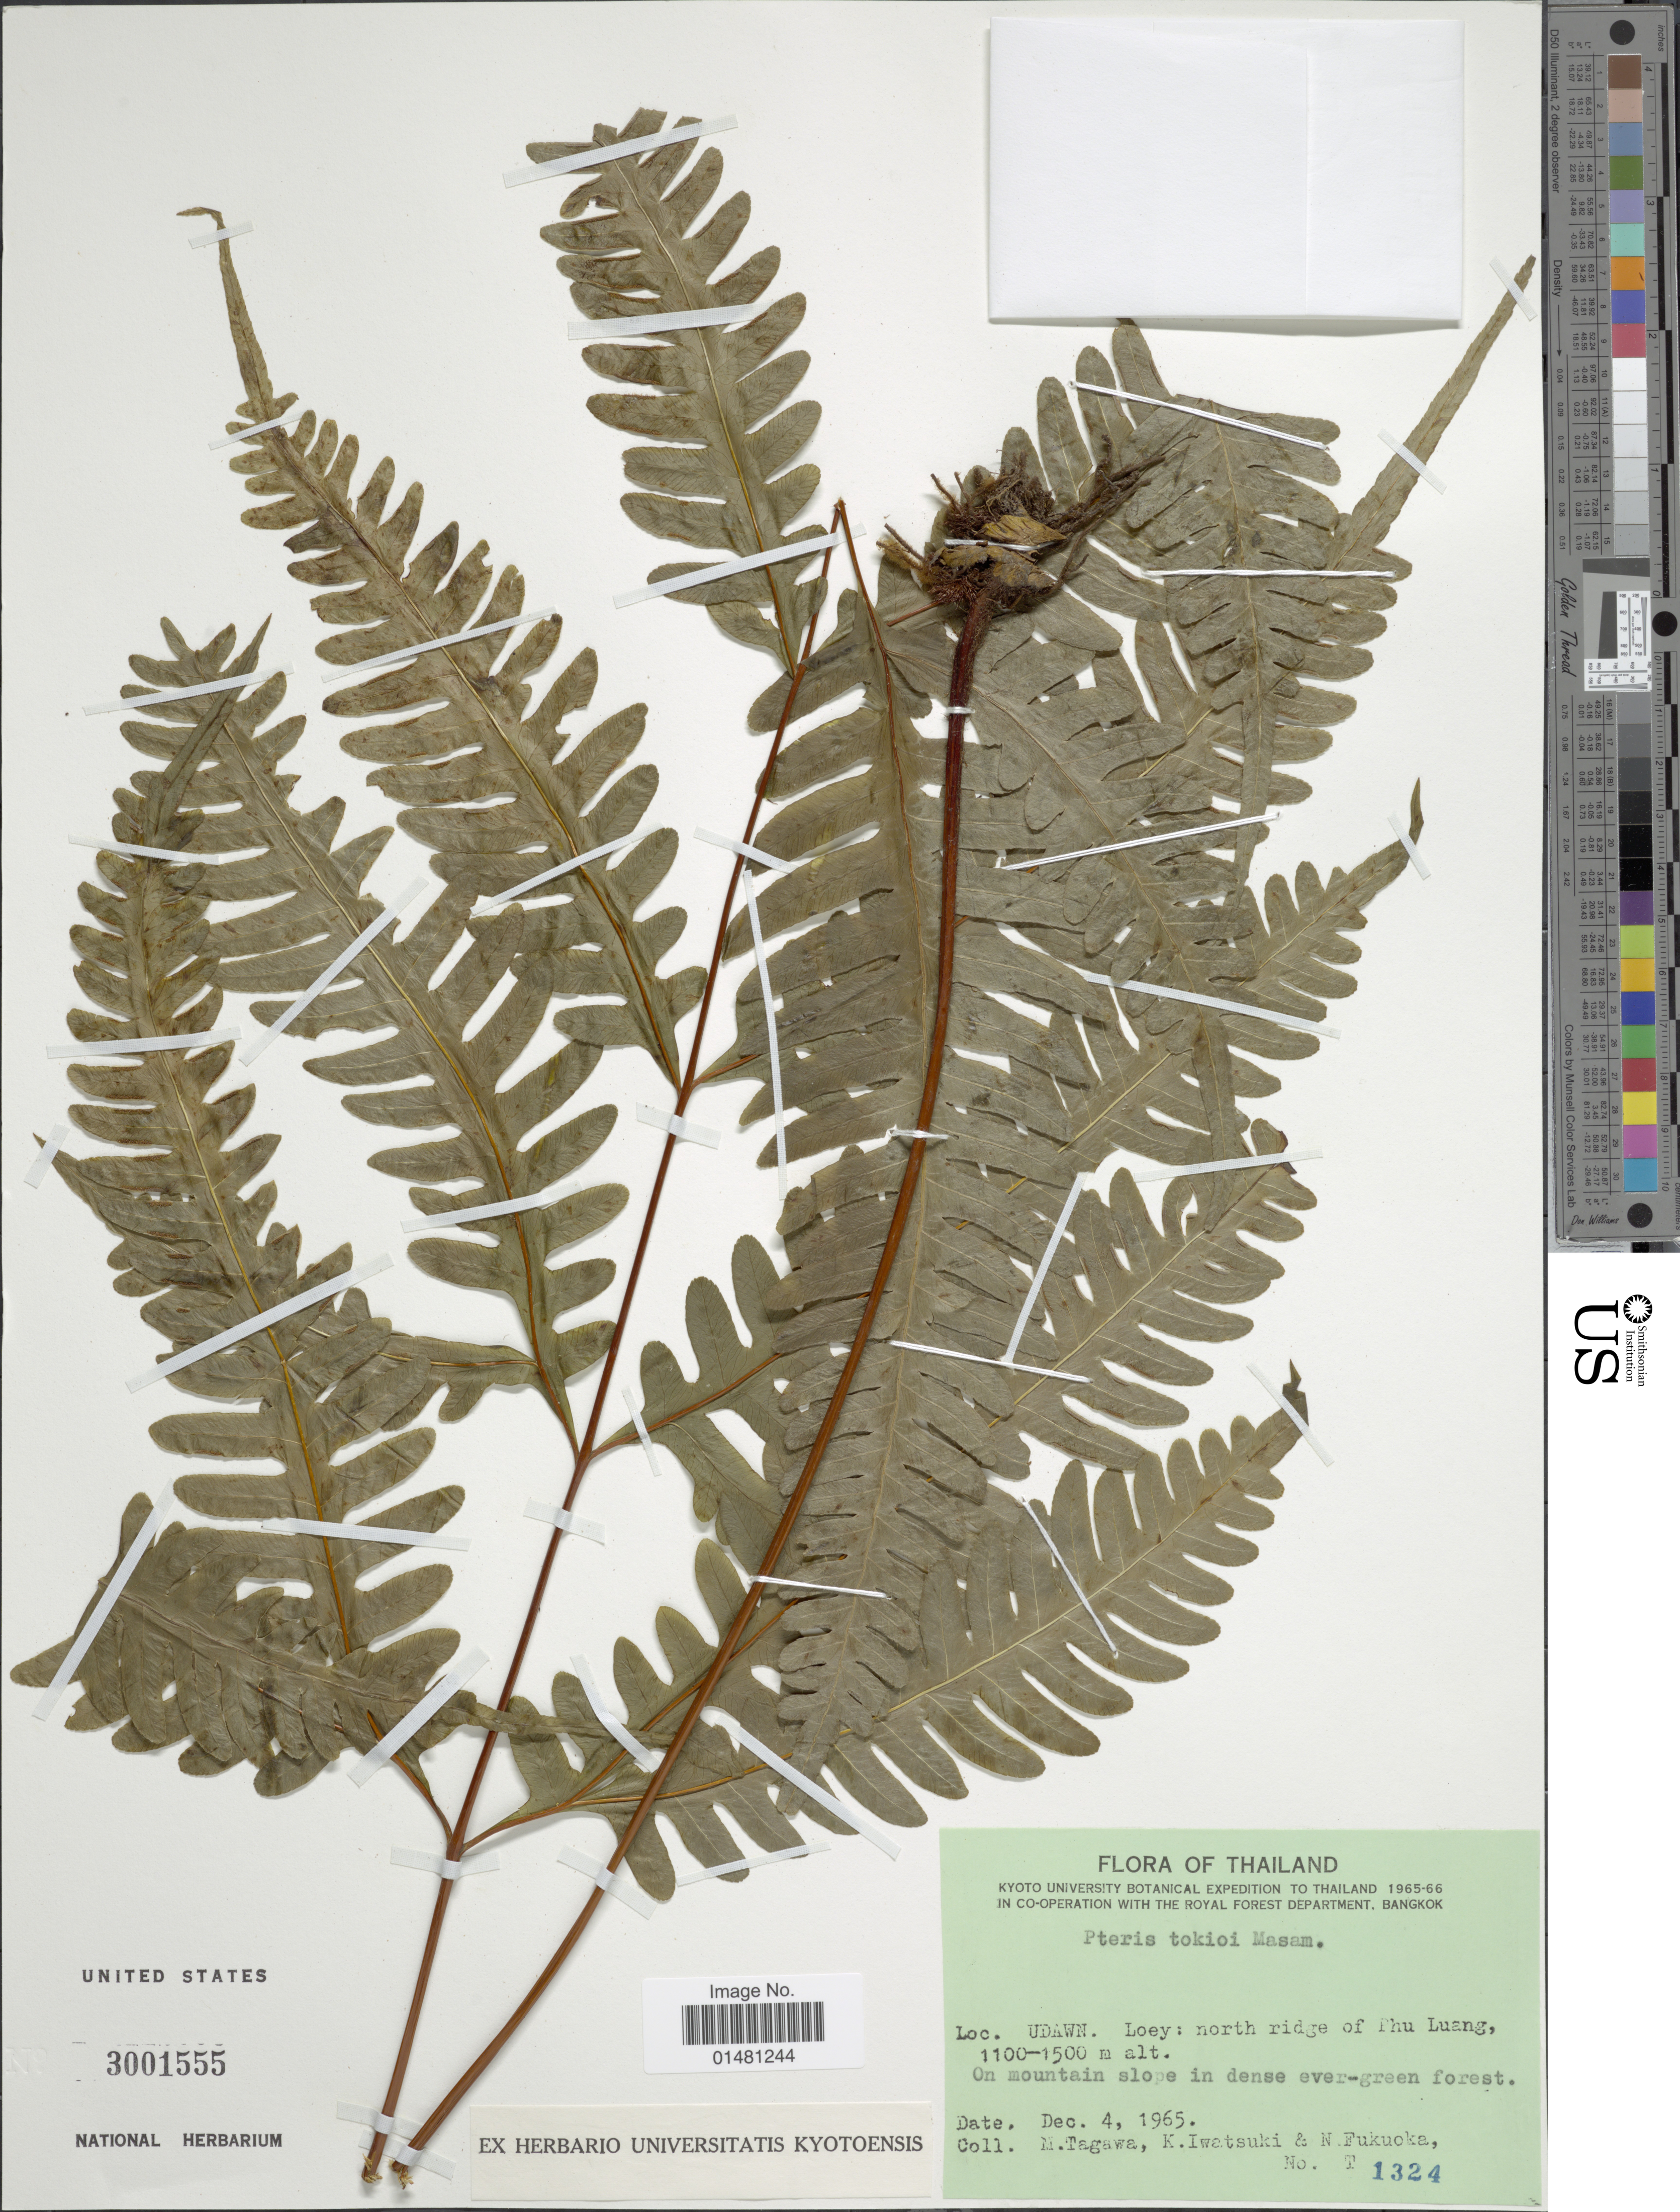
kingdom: Plantae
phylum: Tracheophyta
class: Polypodiopsida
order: Polypodiales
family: Pteridaceae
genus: Pteris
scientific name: Pteris tokioi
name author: Masam.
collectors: M. Tagawa, K. Iwatsuki & N. Fukuoka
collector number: T 1324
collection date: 1965-12-04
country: Thailand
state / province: Loei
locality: Udawn. Loey: north ridge of Phu Luang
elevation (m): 1100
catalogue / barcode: US 3001555